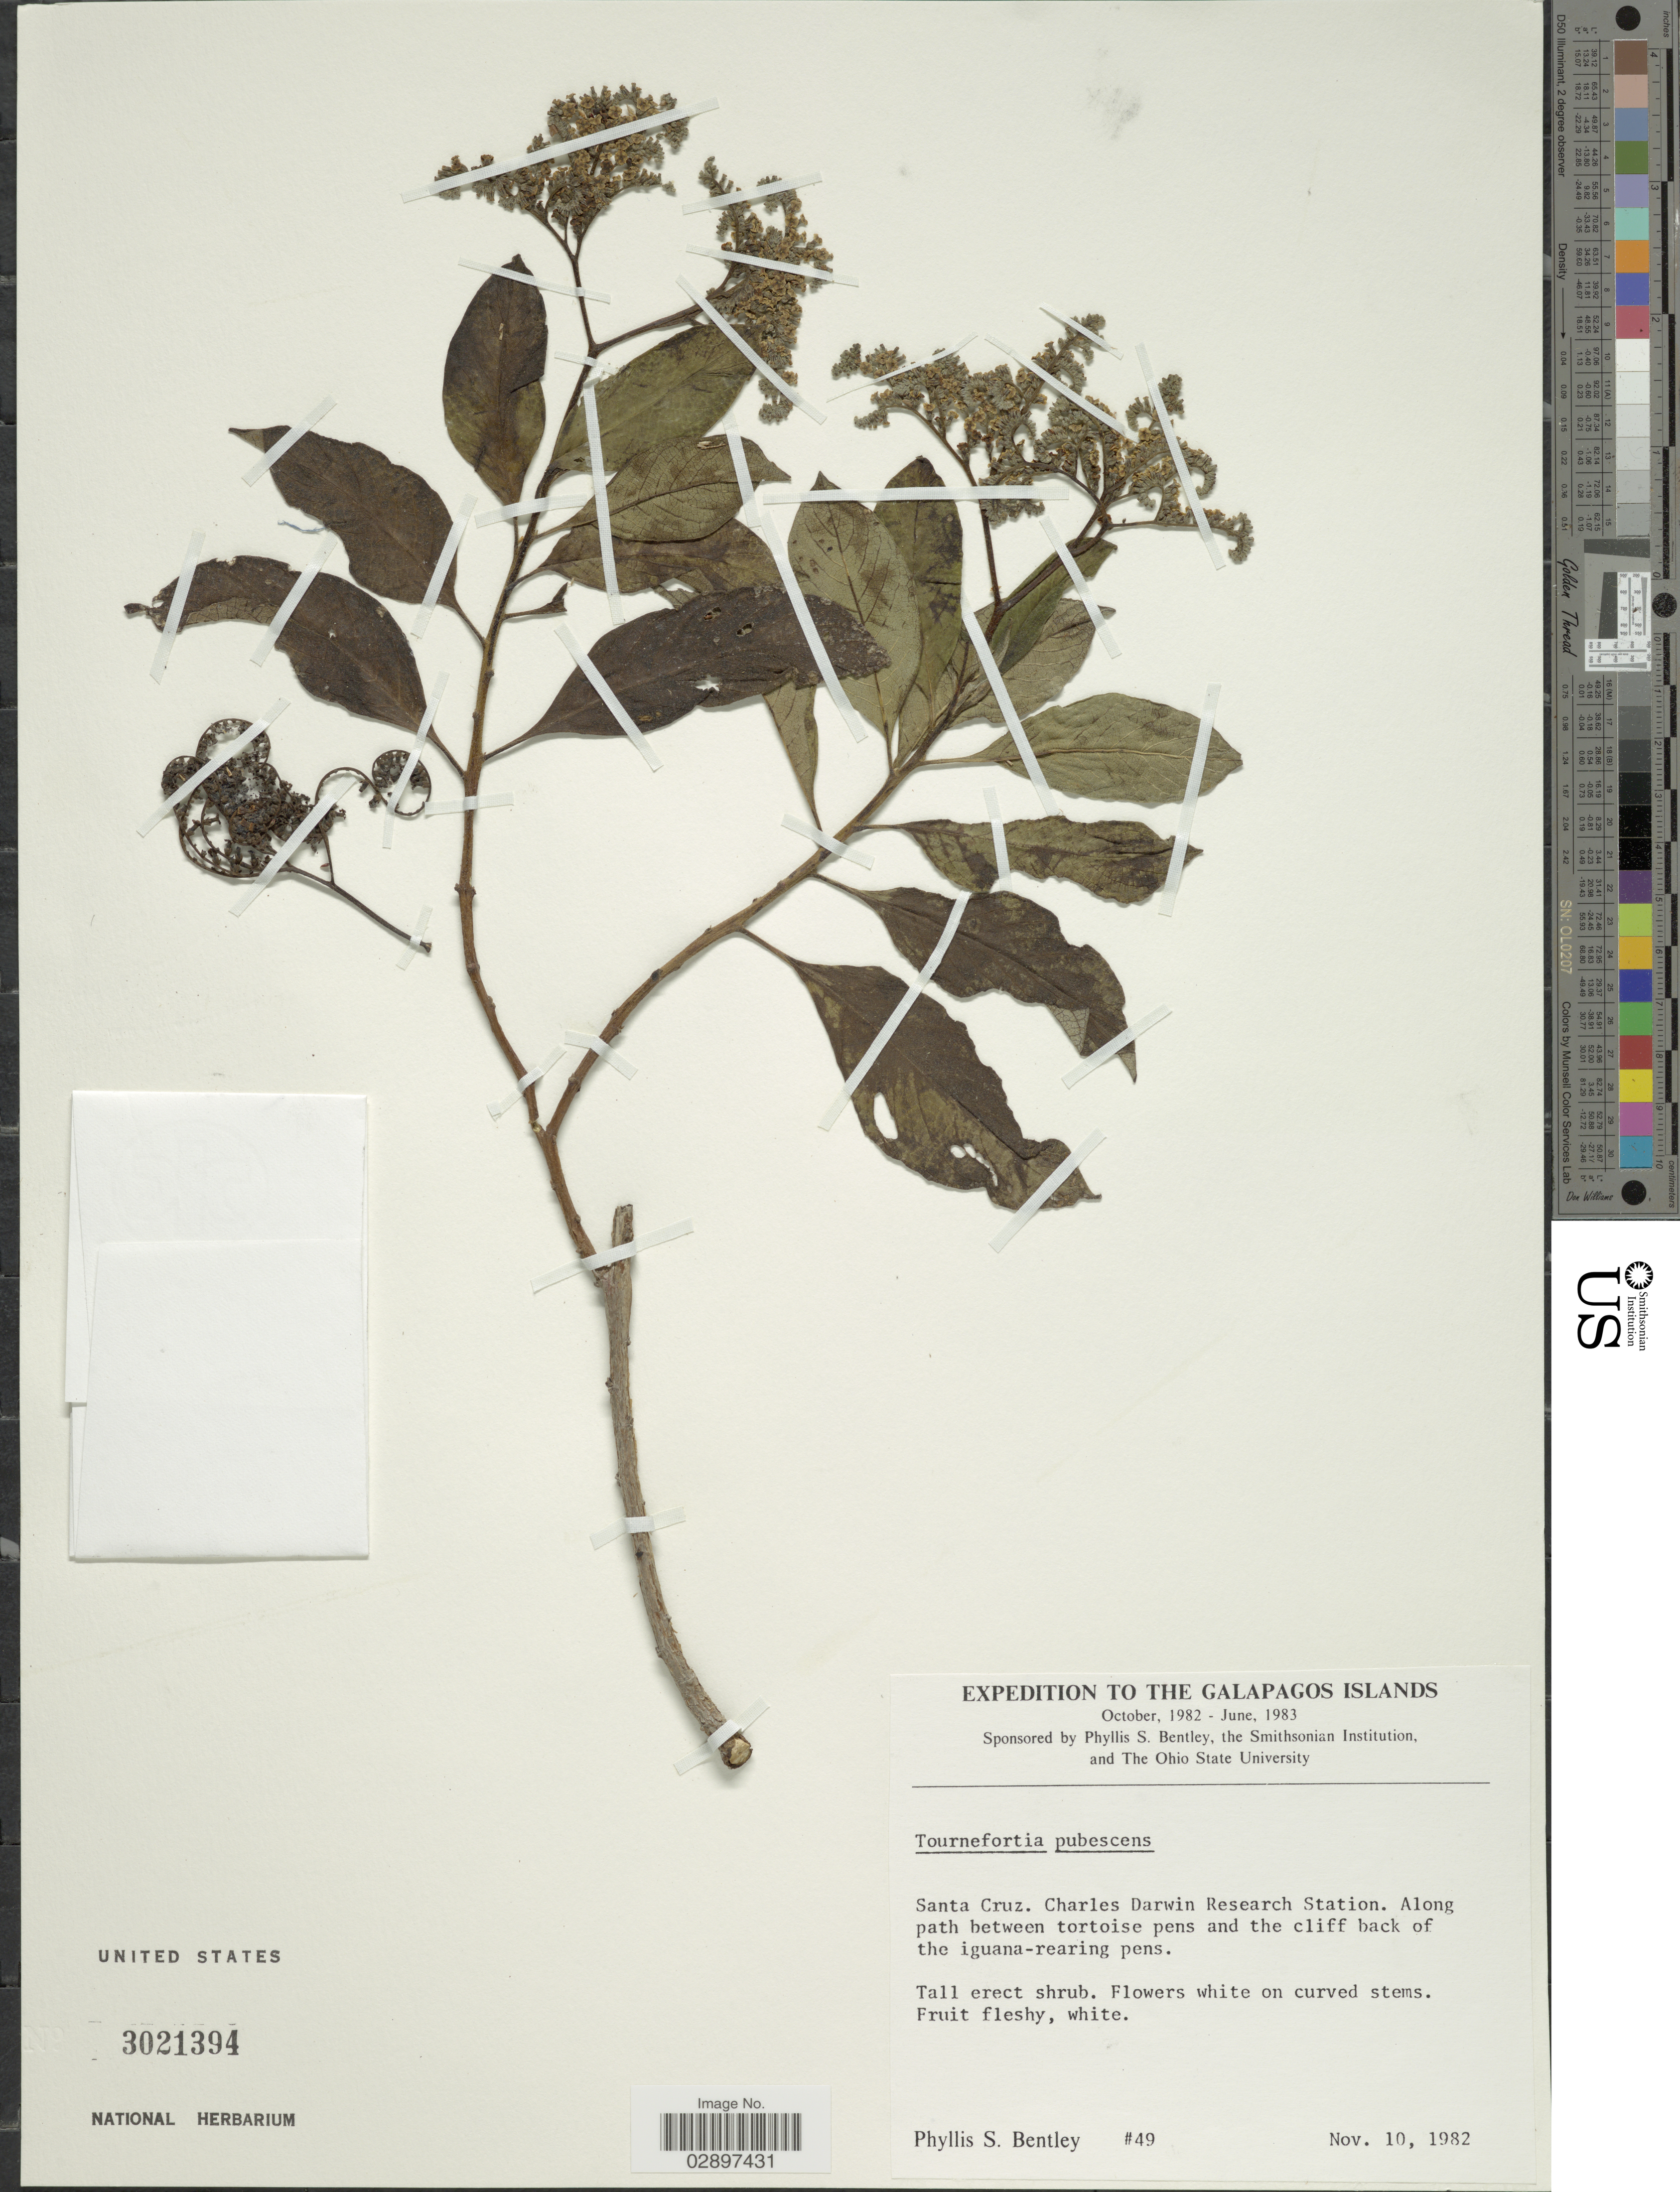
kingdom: Plantae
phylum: Tracheophyta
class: Magnoliopsida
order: Boraginales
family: Heliotropiaceae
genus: Tournefortia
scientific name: Tournefortia pubescens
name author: Hook. f.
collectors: P. S. Bentley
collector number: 49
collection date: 1982-11-10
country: Ecuador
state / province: Colón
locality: The Galapagos Islands. Santa Cruz. Charles Darwin Research Station. Along path between tortoise pens and the cliff back of the iguana-rearing pens.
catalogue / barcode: US 3021394